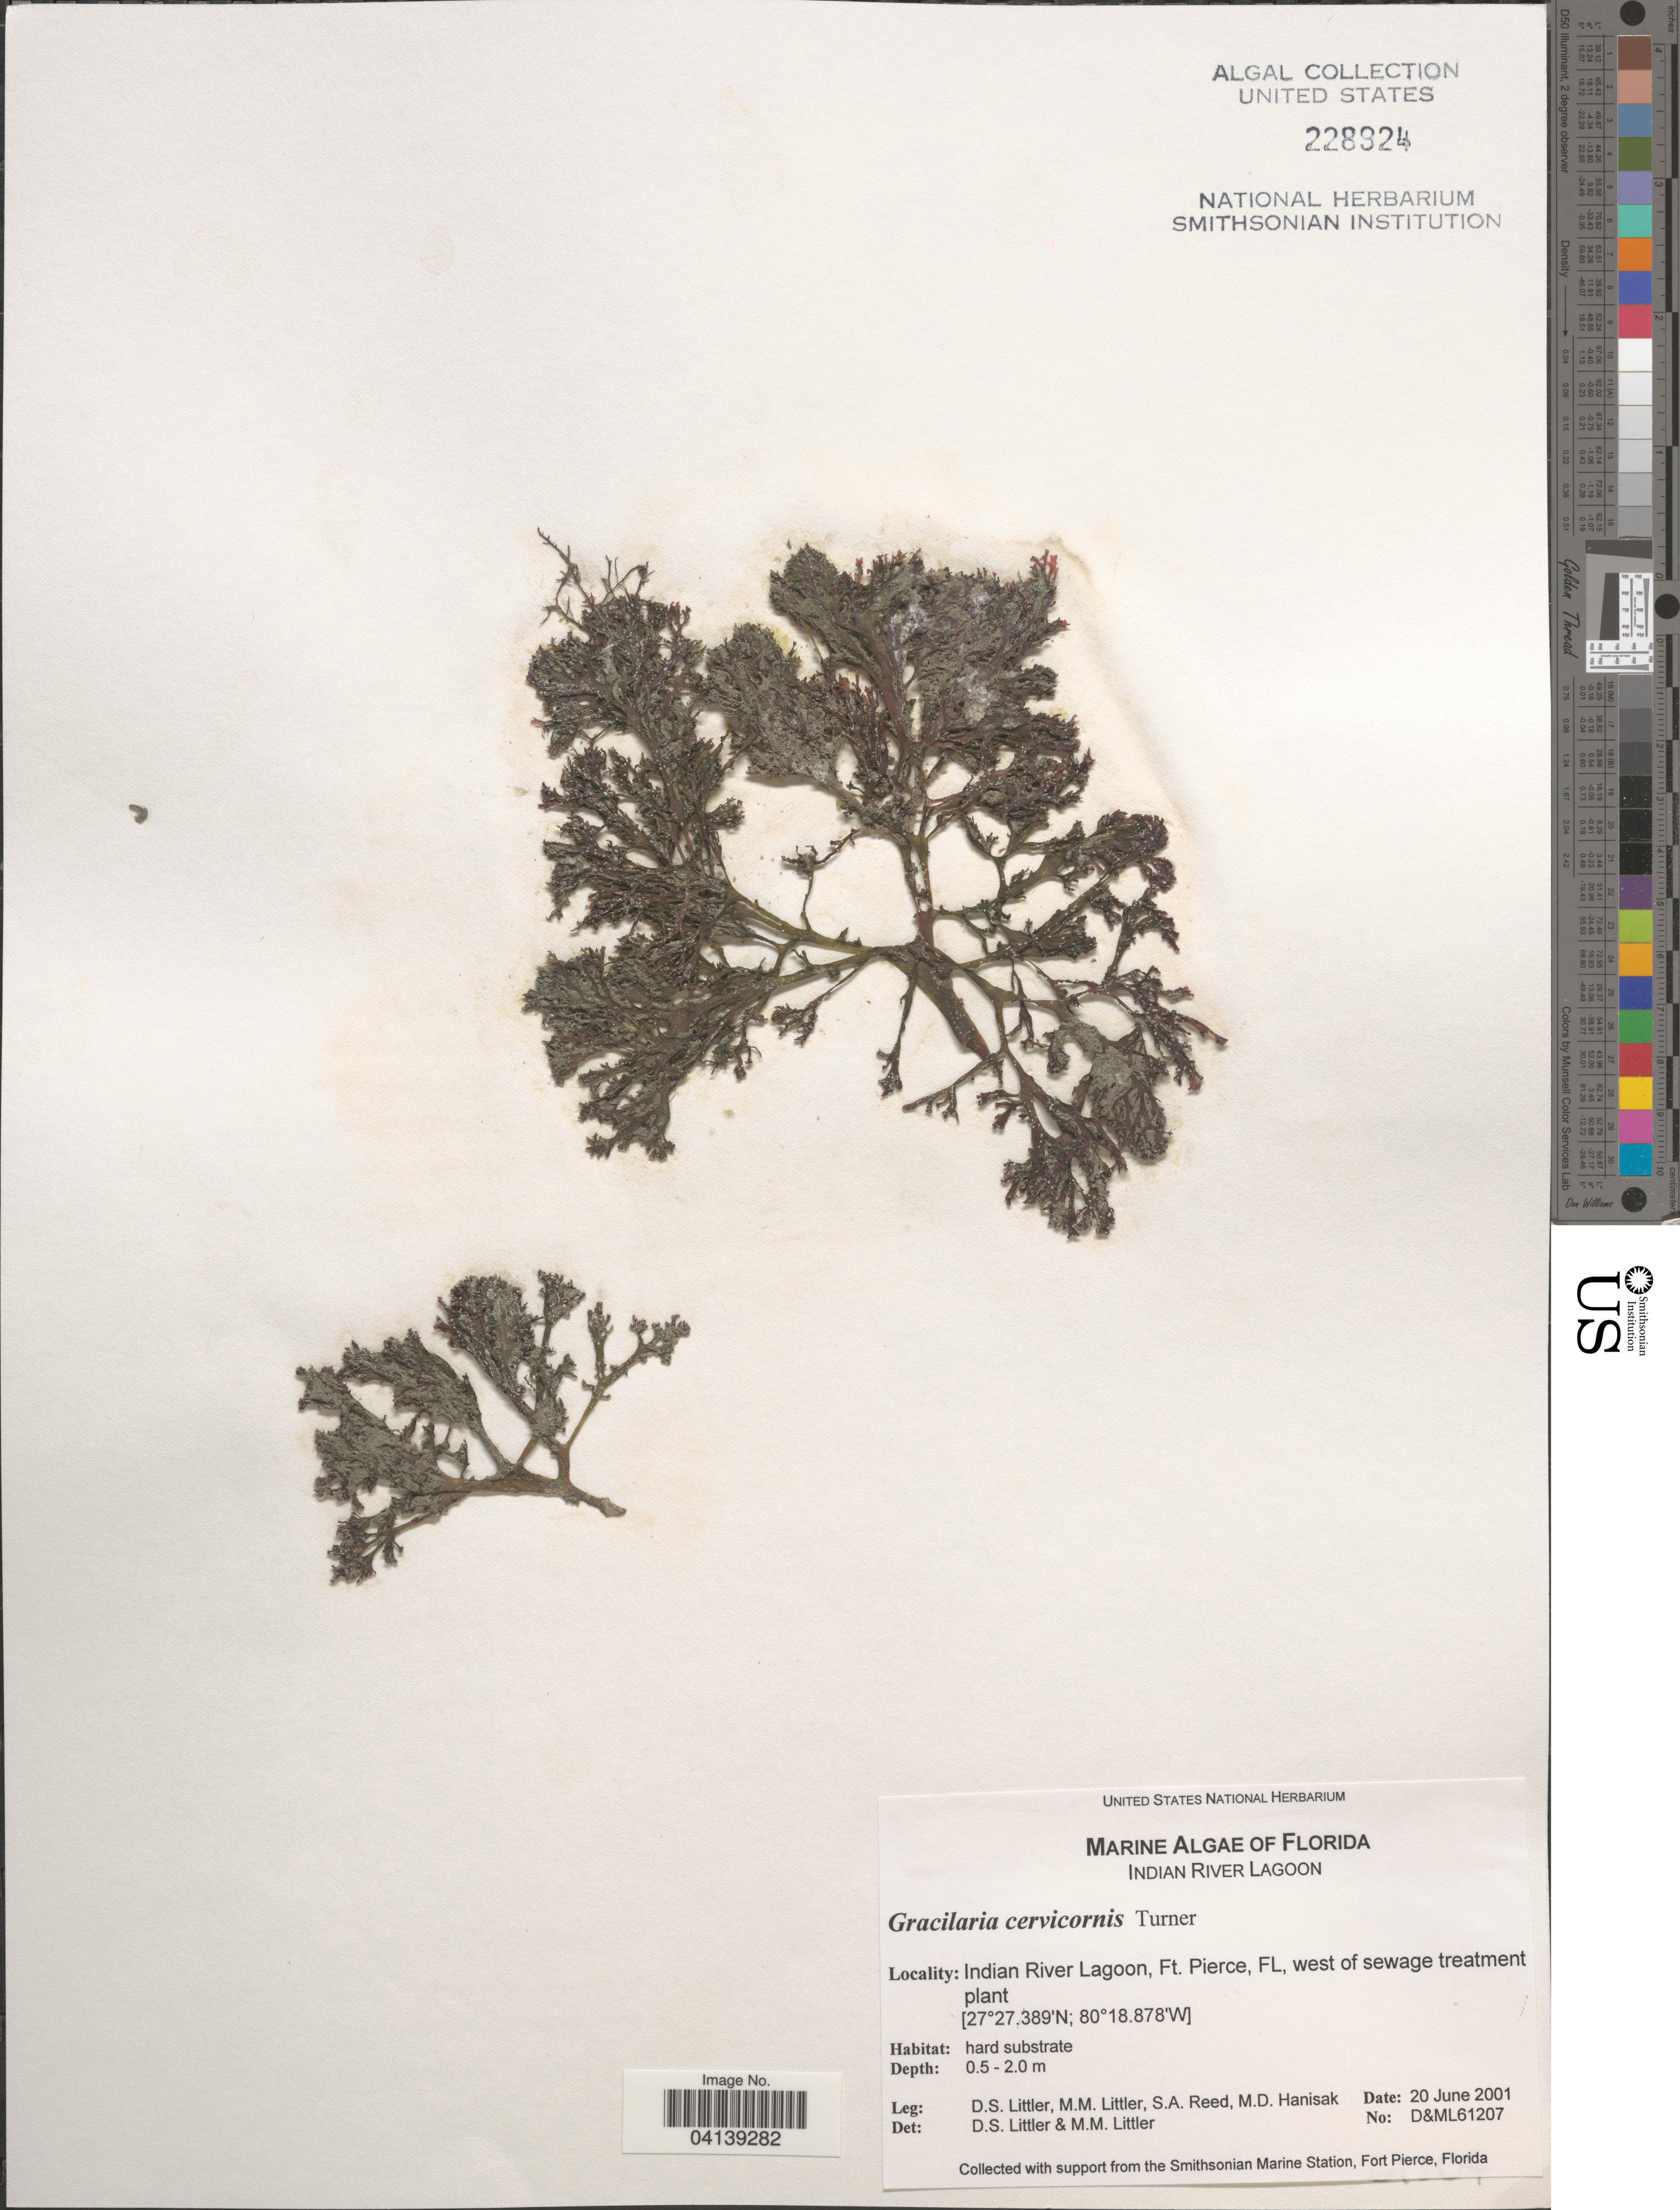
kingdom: Plantae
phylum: Rhodophyta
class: Florideophyceae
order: Gracilariales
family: Gracilariaceae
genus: Gracilaria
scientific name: Gracilaria cervicornis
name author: (Turner) J. Agardh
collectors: D. S. Littler, S. Reed & M. Hanisak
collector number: D&ML61207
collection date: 2001-06-20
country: United States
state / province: Florida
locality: Indian River Lagoon, Ft. Pierce, west of sewage treatment plant.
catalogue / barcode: US 228924